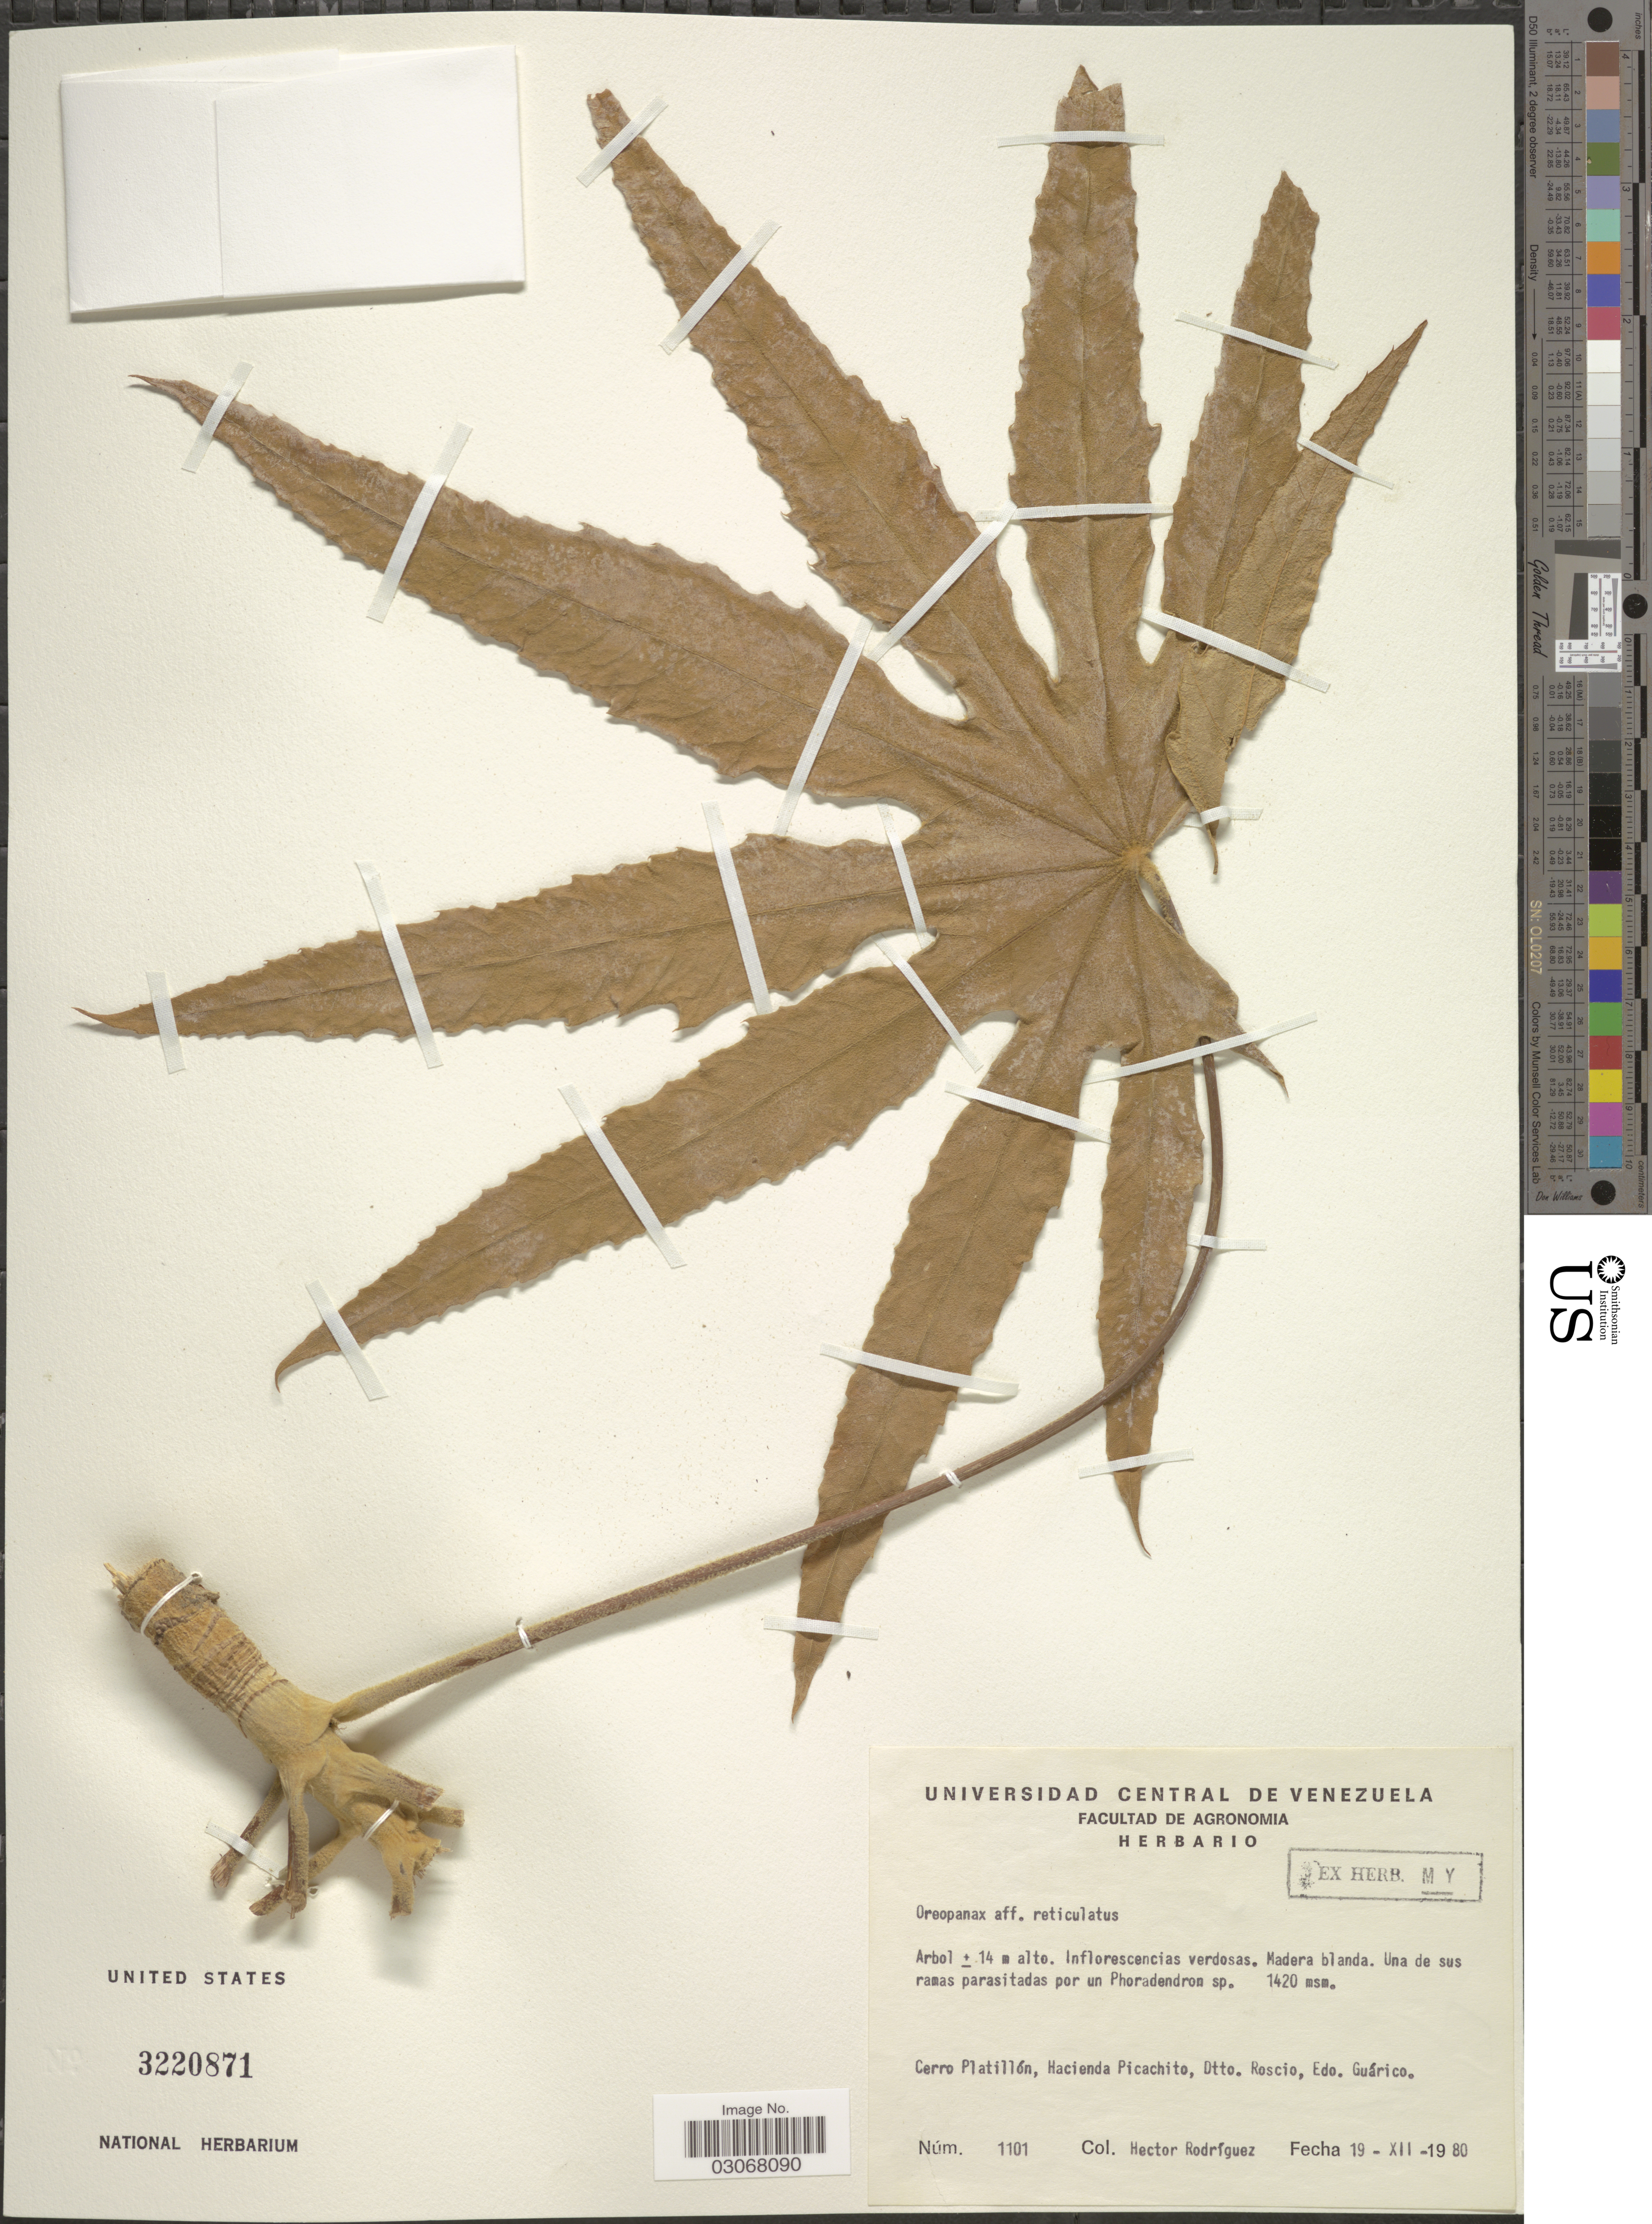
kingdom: Plantae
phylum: Tracheophyta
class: Magnoliopsida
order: Apiales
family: Araliaceae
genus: Oreopanax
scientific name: Oreopanax reticulatus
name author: (Willd. ex Schult.) Decne. & Planch.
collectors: H. Rodríguez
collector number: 1101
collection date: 1980-12-19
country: Venezuela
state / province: Guárico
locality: Cerro Platillón, Hacienda Picachito, Dtto. Roscio, Edo. Guárico.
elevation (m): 1420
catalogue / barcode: US 3220871